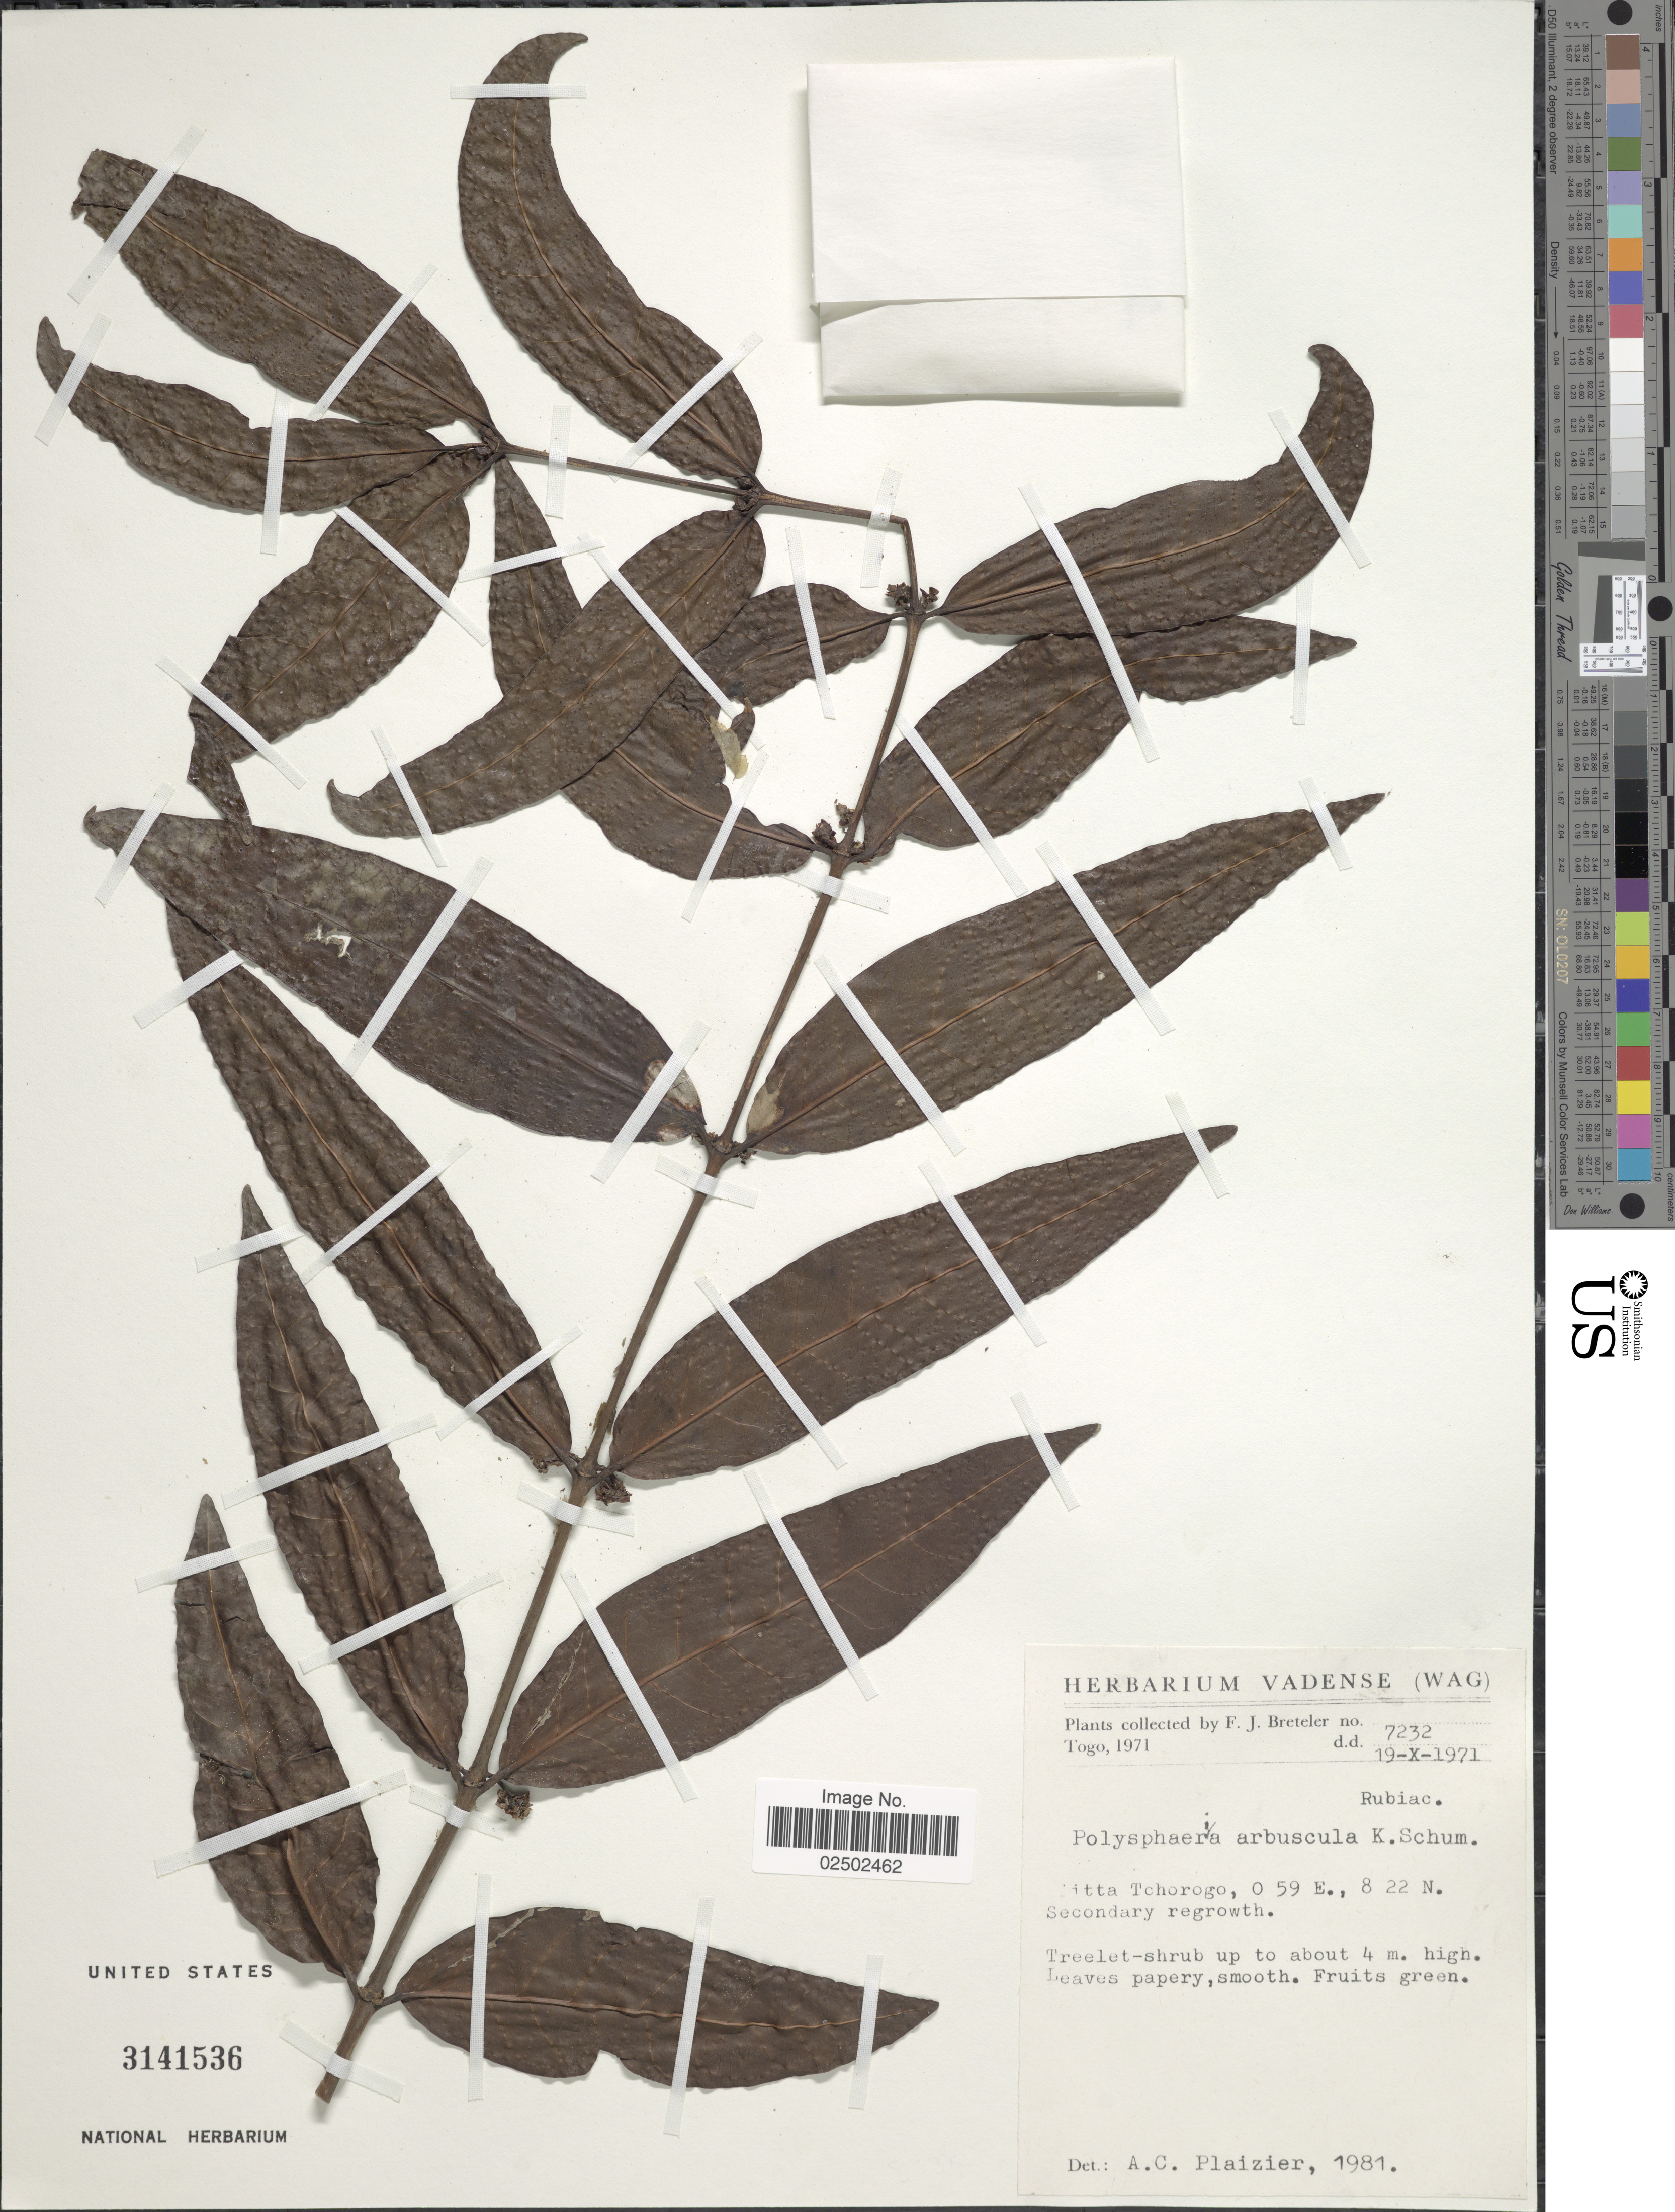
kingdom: Plantae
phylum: Tracheophyta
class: Magnoliopsida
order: Gentianales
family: Rubiaceae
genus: Polysphaeria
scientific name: Polysphaeria arbuscula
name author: K. Schum.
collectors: F. J. Breteler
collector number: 7232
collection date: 1971-10-19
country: Togo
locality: [illegible text]itta Tchorogo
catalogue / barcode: US 3141537